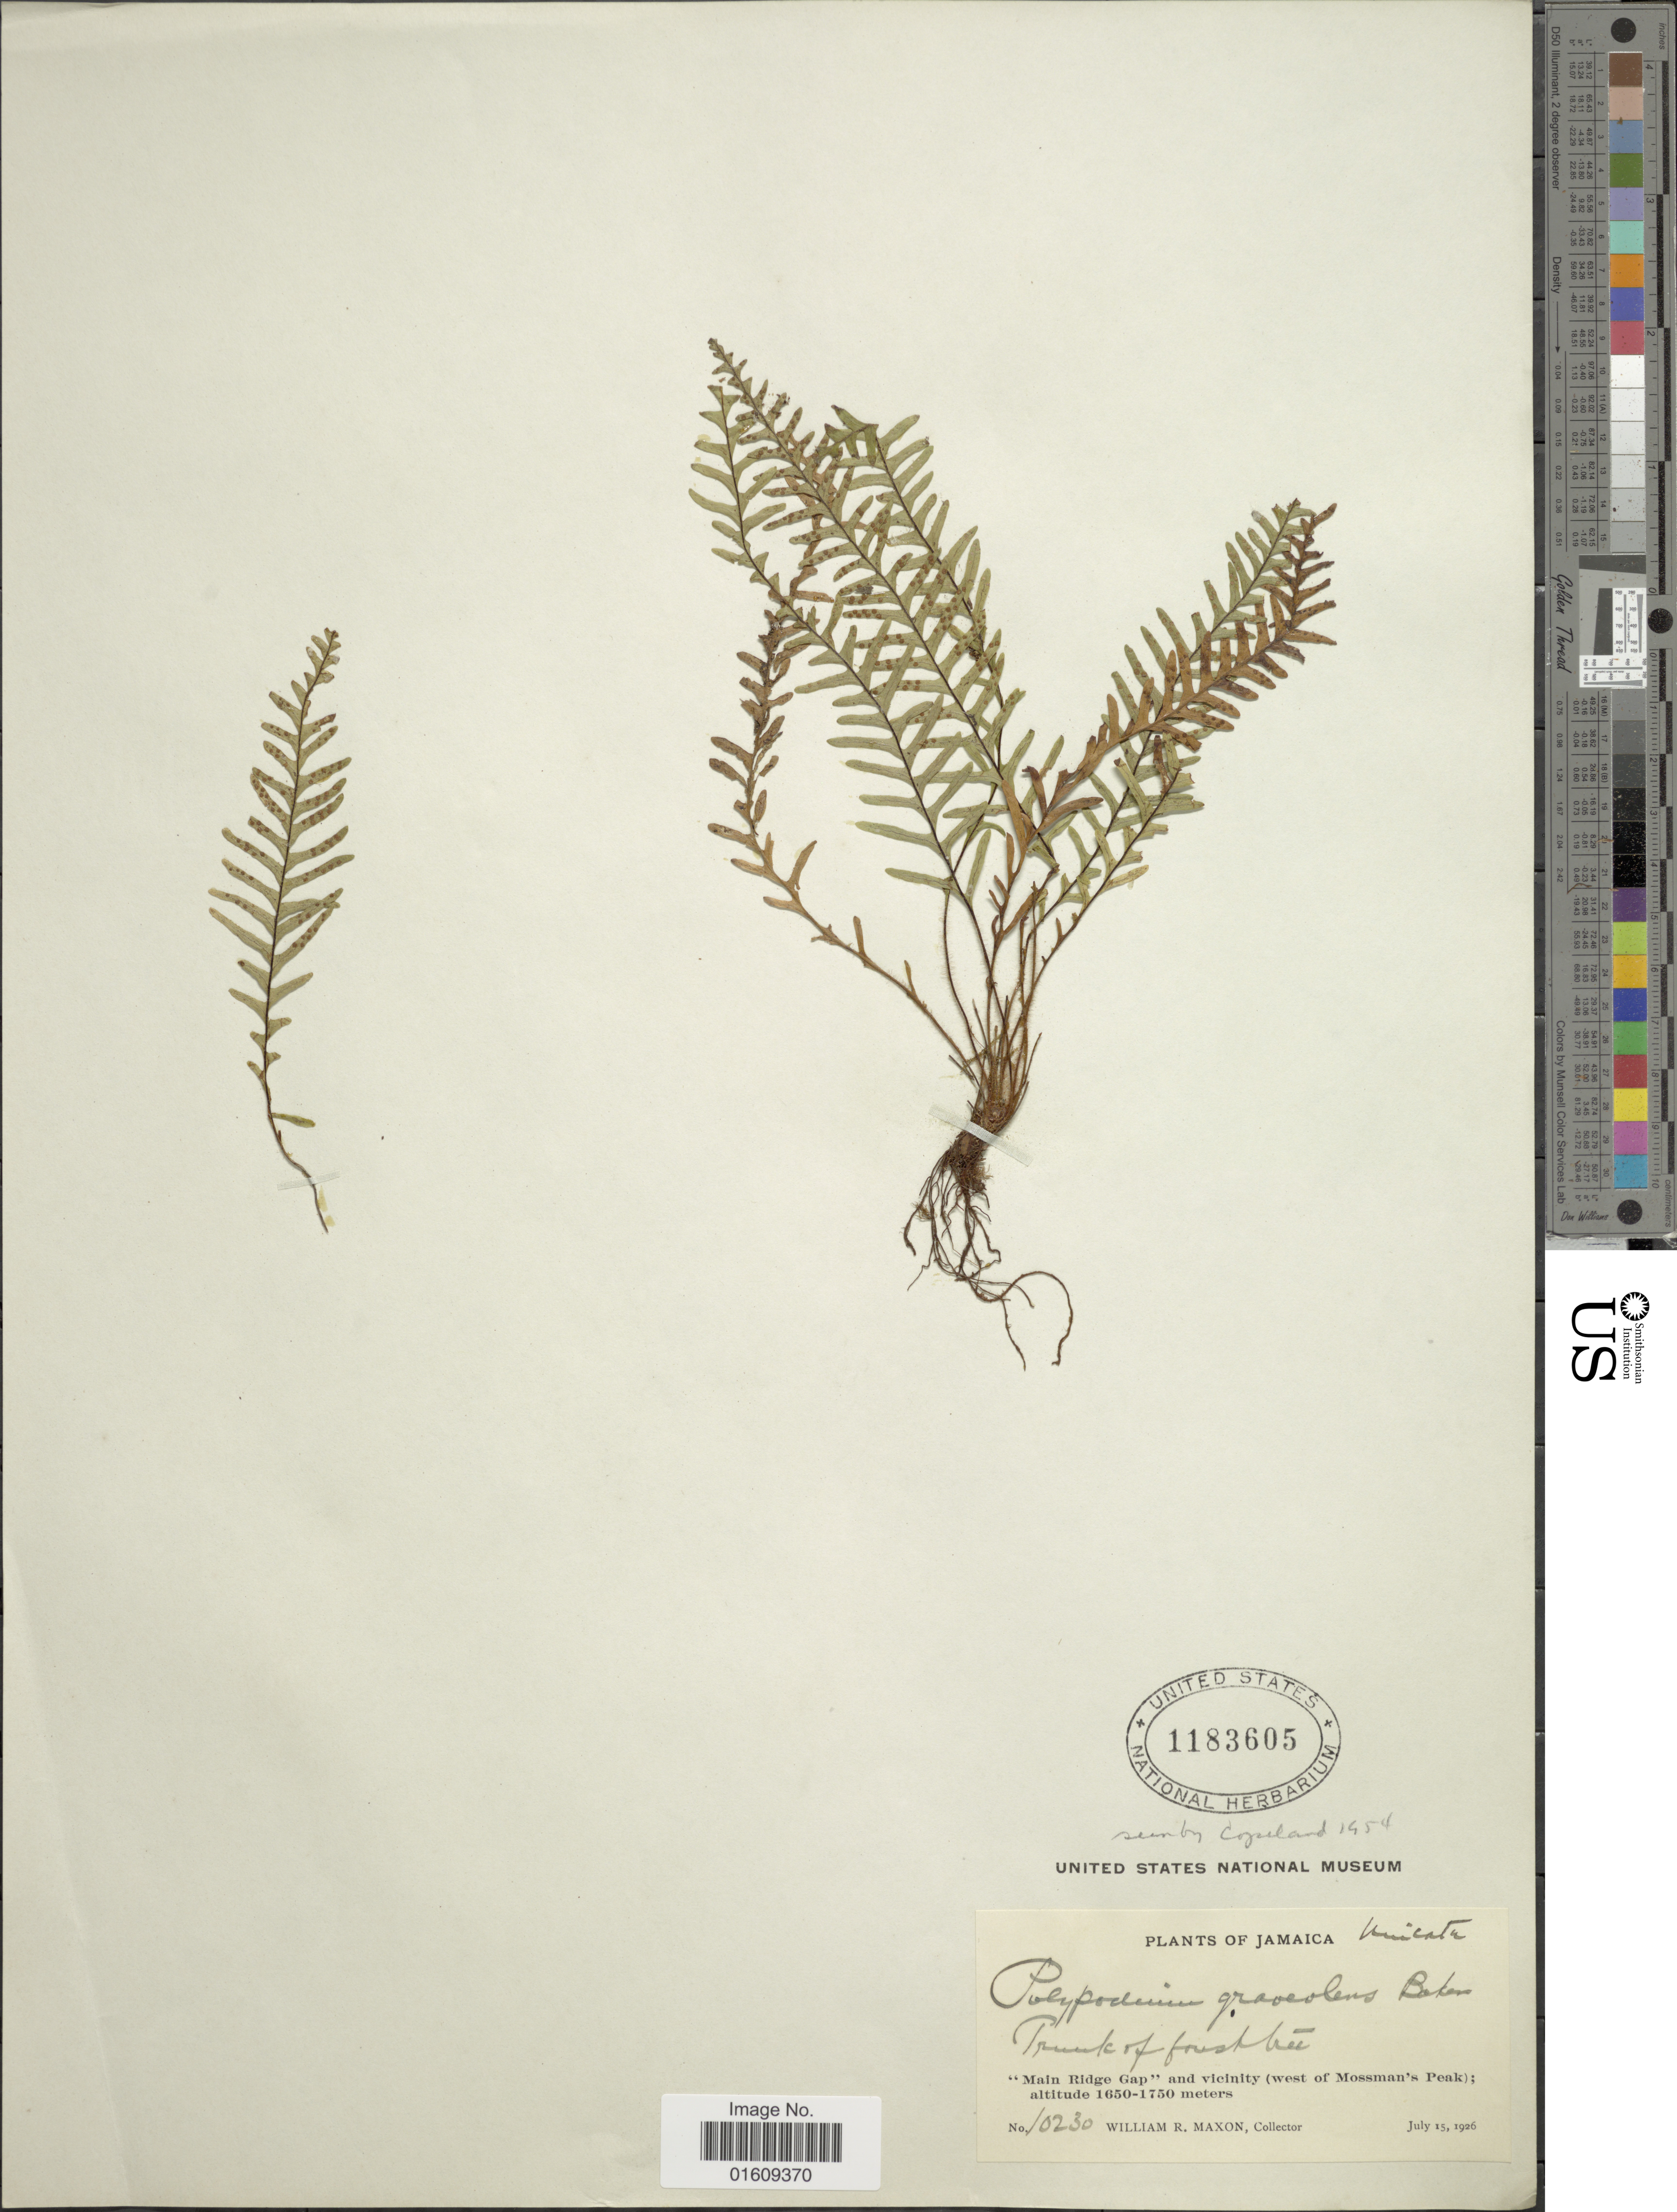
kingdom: Plantae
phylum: Tracheophyta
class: Polypodiopsida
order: Polypodiales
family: Polypodiaceae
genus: Ceradenia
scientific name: Ceradenia capillaris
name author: (Desv.) L.E. Bishop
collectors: W. R. Maxon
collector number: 10230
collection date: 1926-07-15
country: Jamaica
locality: Jamaica, "Main Ridge Gap" and vicinity (west of Mossman's Peak).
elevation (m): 1650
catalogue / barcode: US 1183605